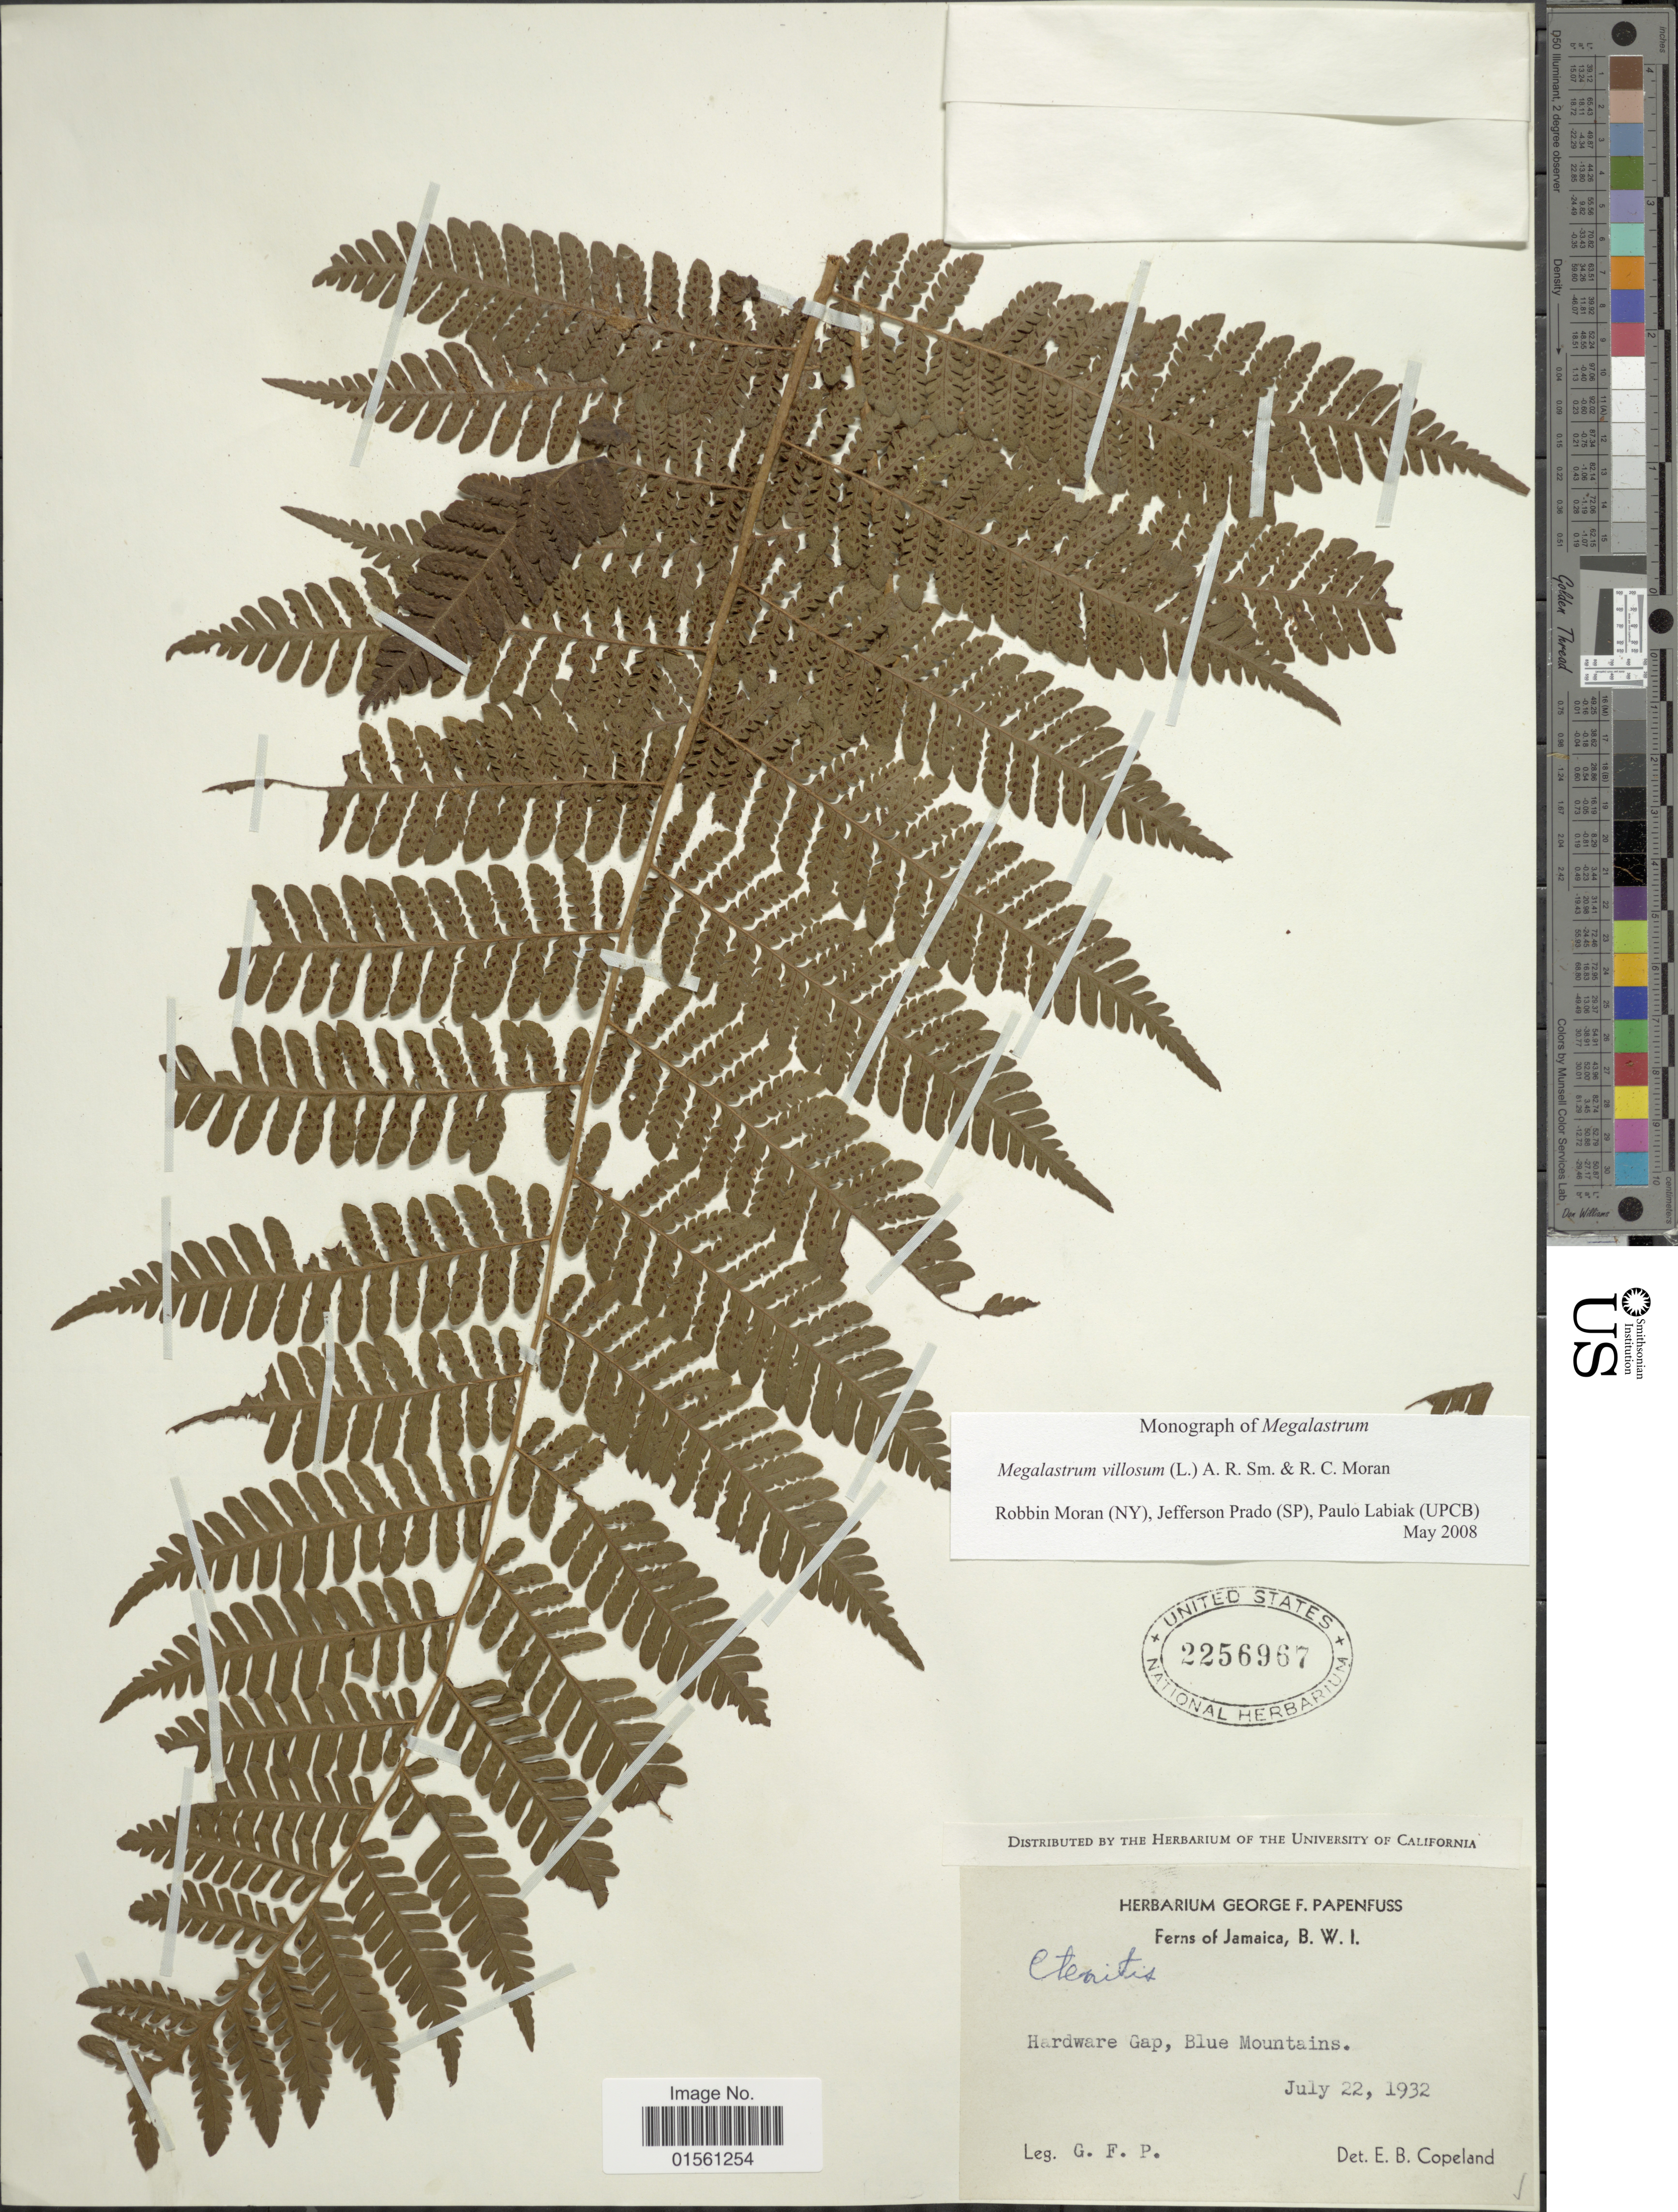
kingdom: Plantae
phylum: Tracheophyta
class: Polypodiopsida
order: Polypodiales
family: Dryopteridaceae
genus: Megalastrum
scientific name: Megalastrum villosum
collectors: G. Papenfuss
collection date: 1932-07-22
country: Jamaica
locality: Jamaica, B. W. I., Hardware Gap, Blue Mountains.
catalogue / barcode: US 2256967